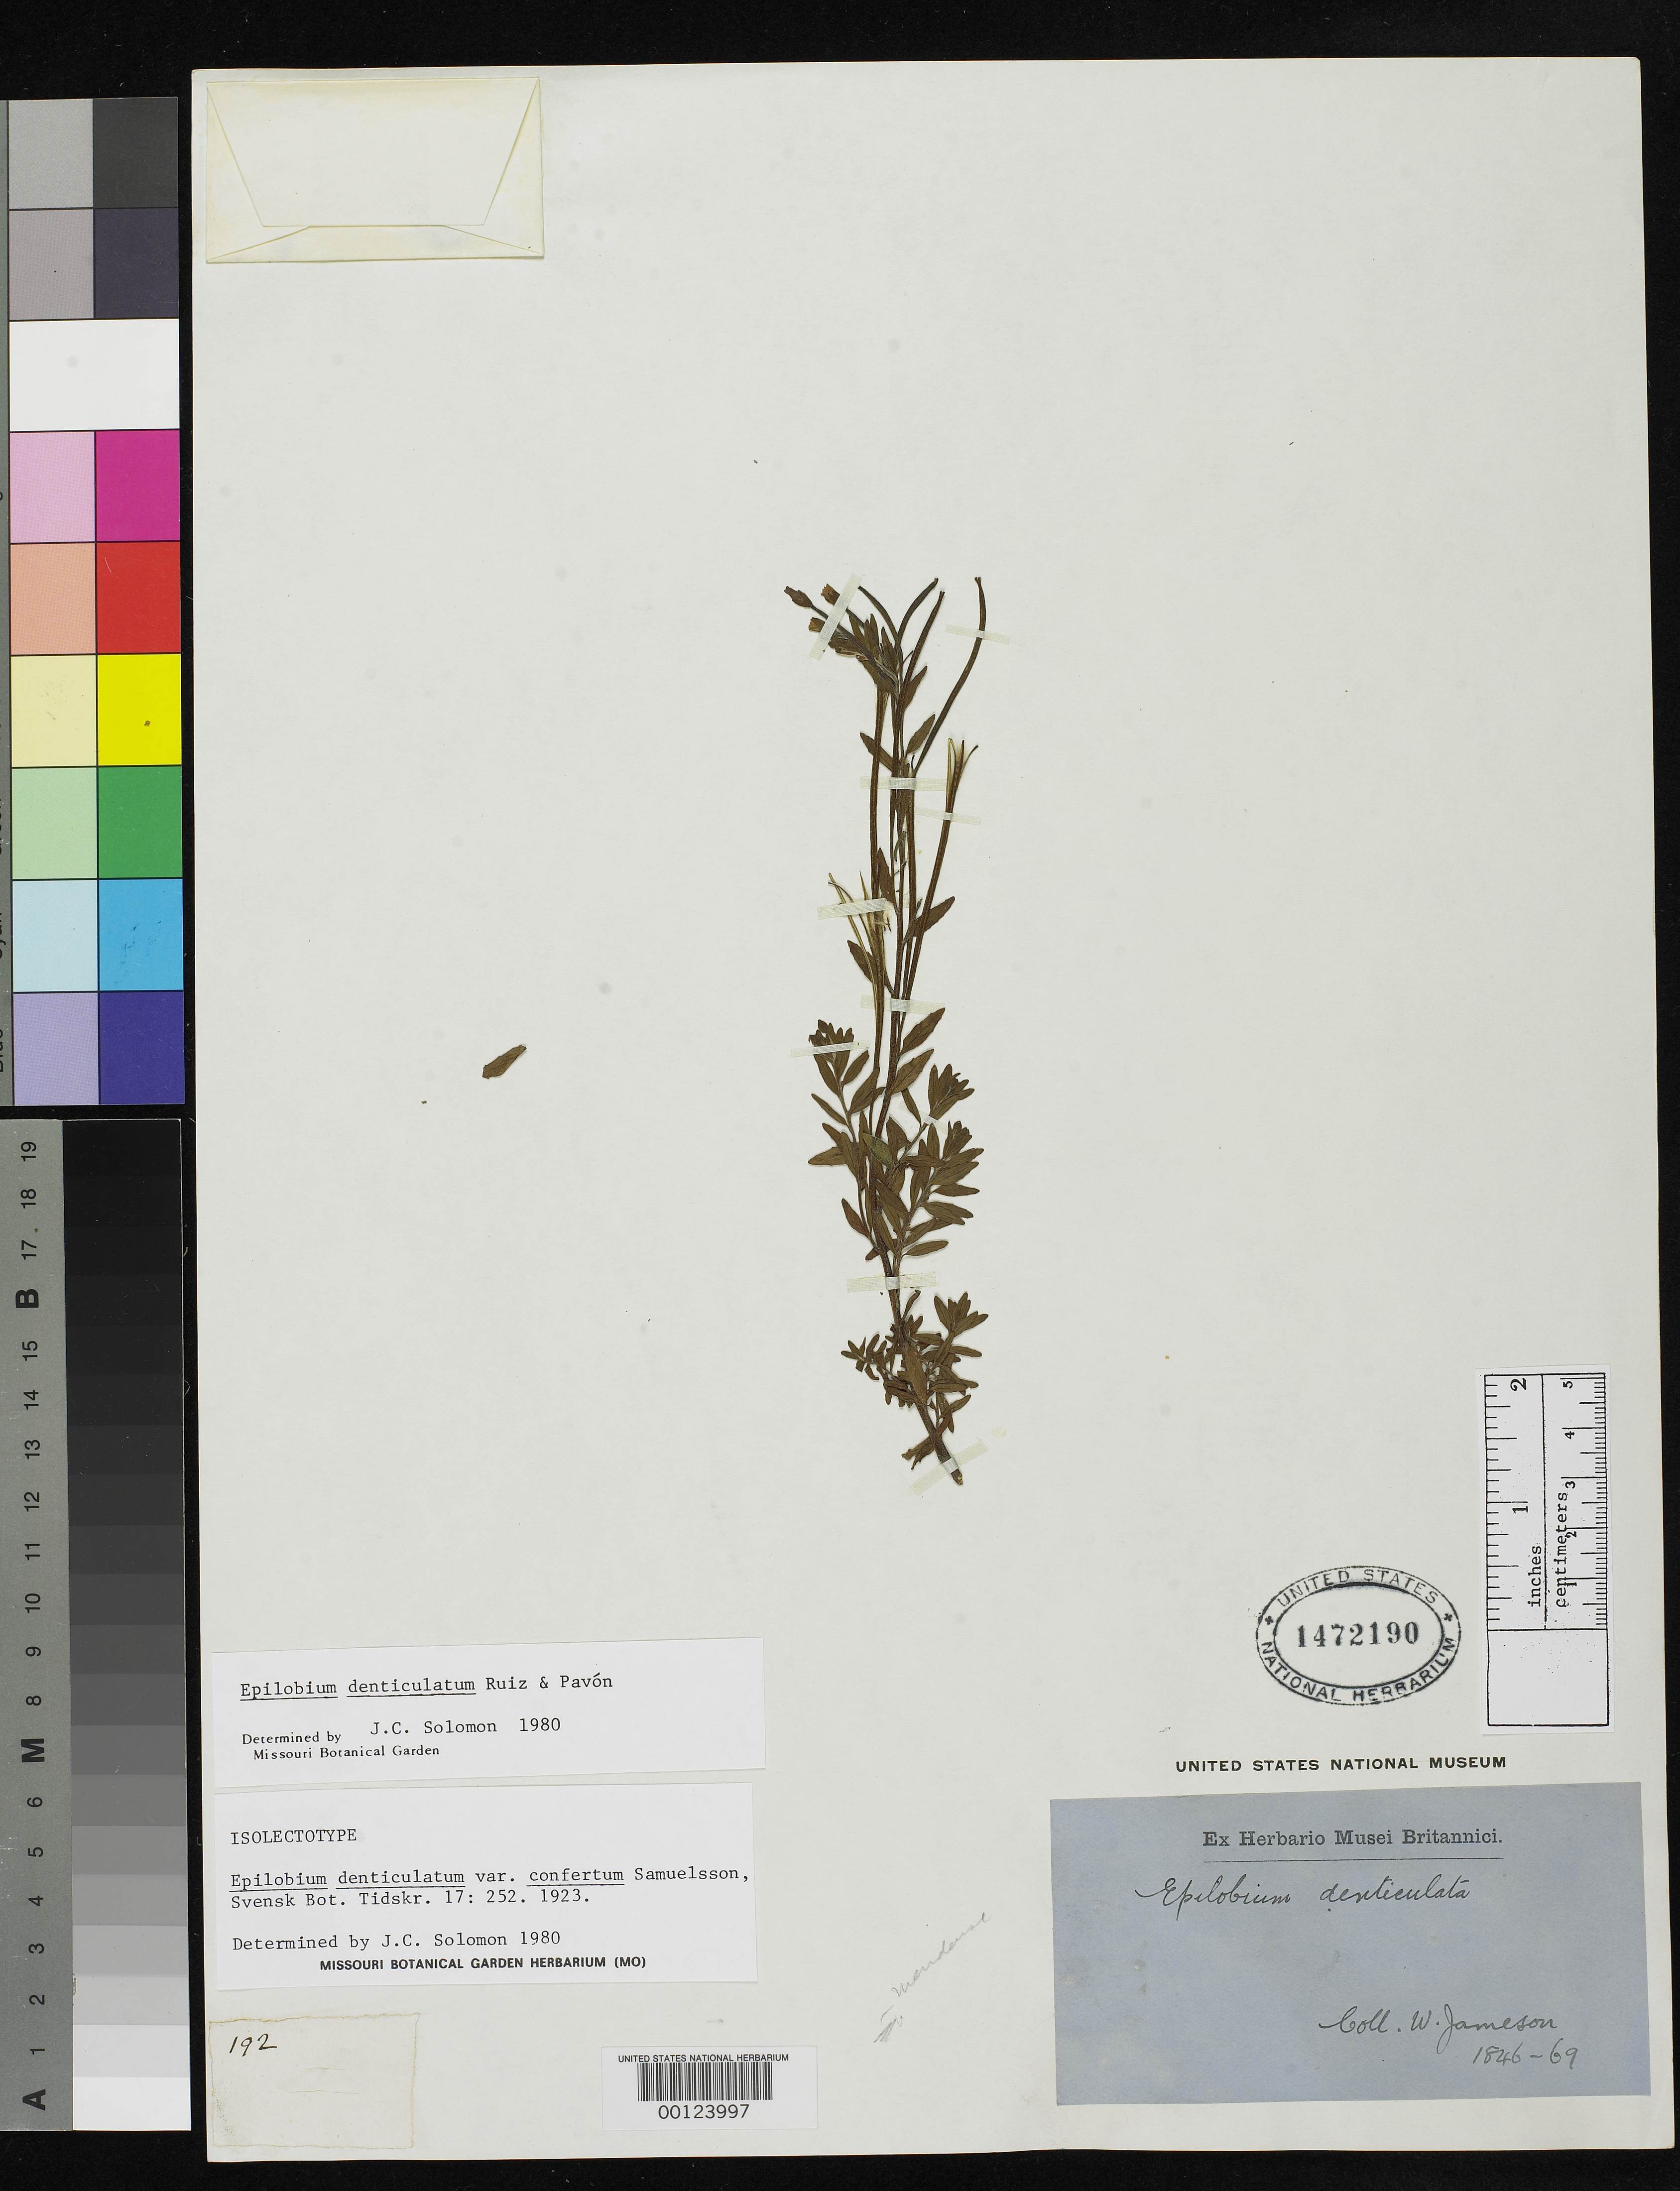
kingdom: Plantae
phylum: Tracheophyta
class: Magnoliopsida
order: Myrtales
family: Onagraceae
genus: Epilobium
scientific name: Epilobium denticulatum var. confertum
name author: Samuelsson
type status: Isolectotype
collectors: W. Jameson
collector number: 192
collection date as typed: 1846 to -- --- 1869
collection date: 1846/1869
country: Ecuador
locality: Hacienda Totorabamba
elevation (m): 3500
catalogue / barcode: US 1472190